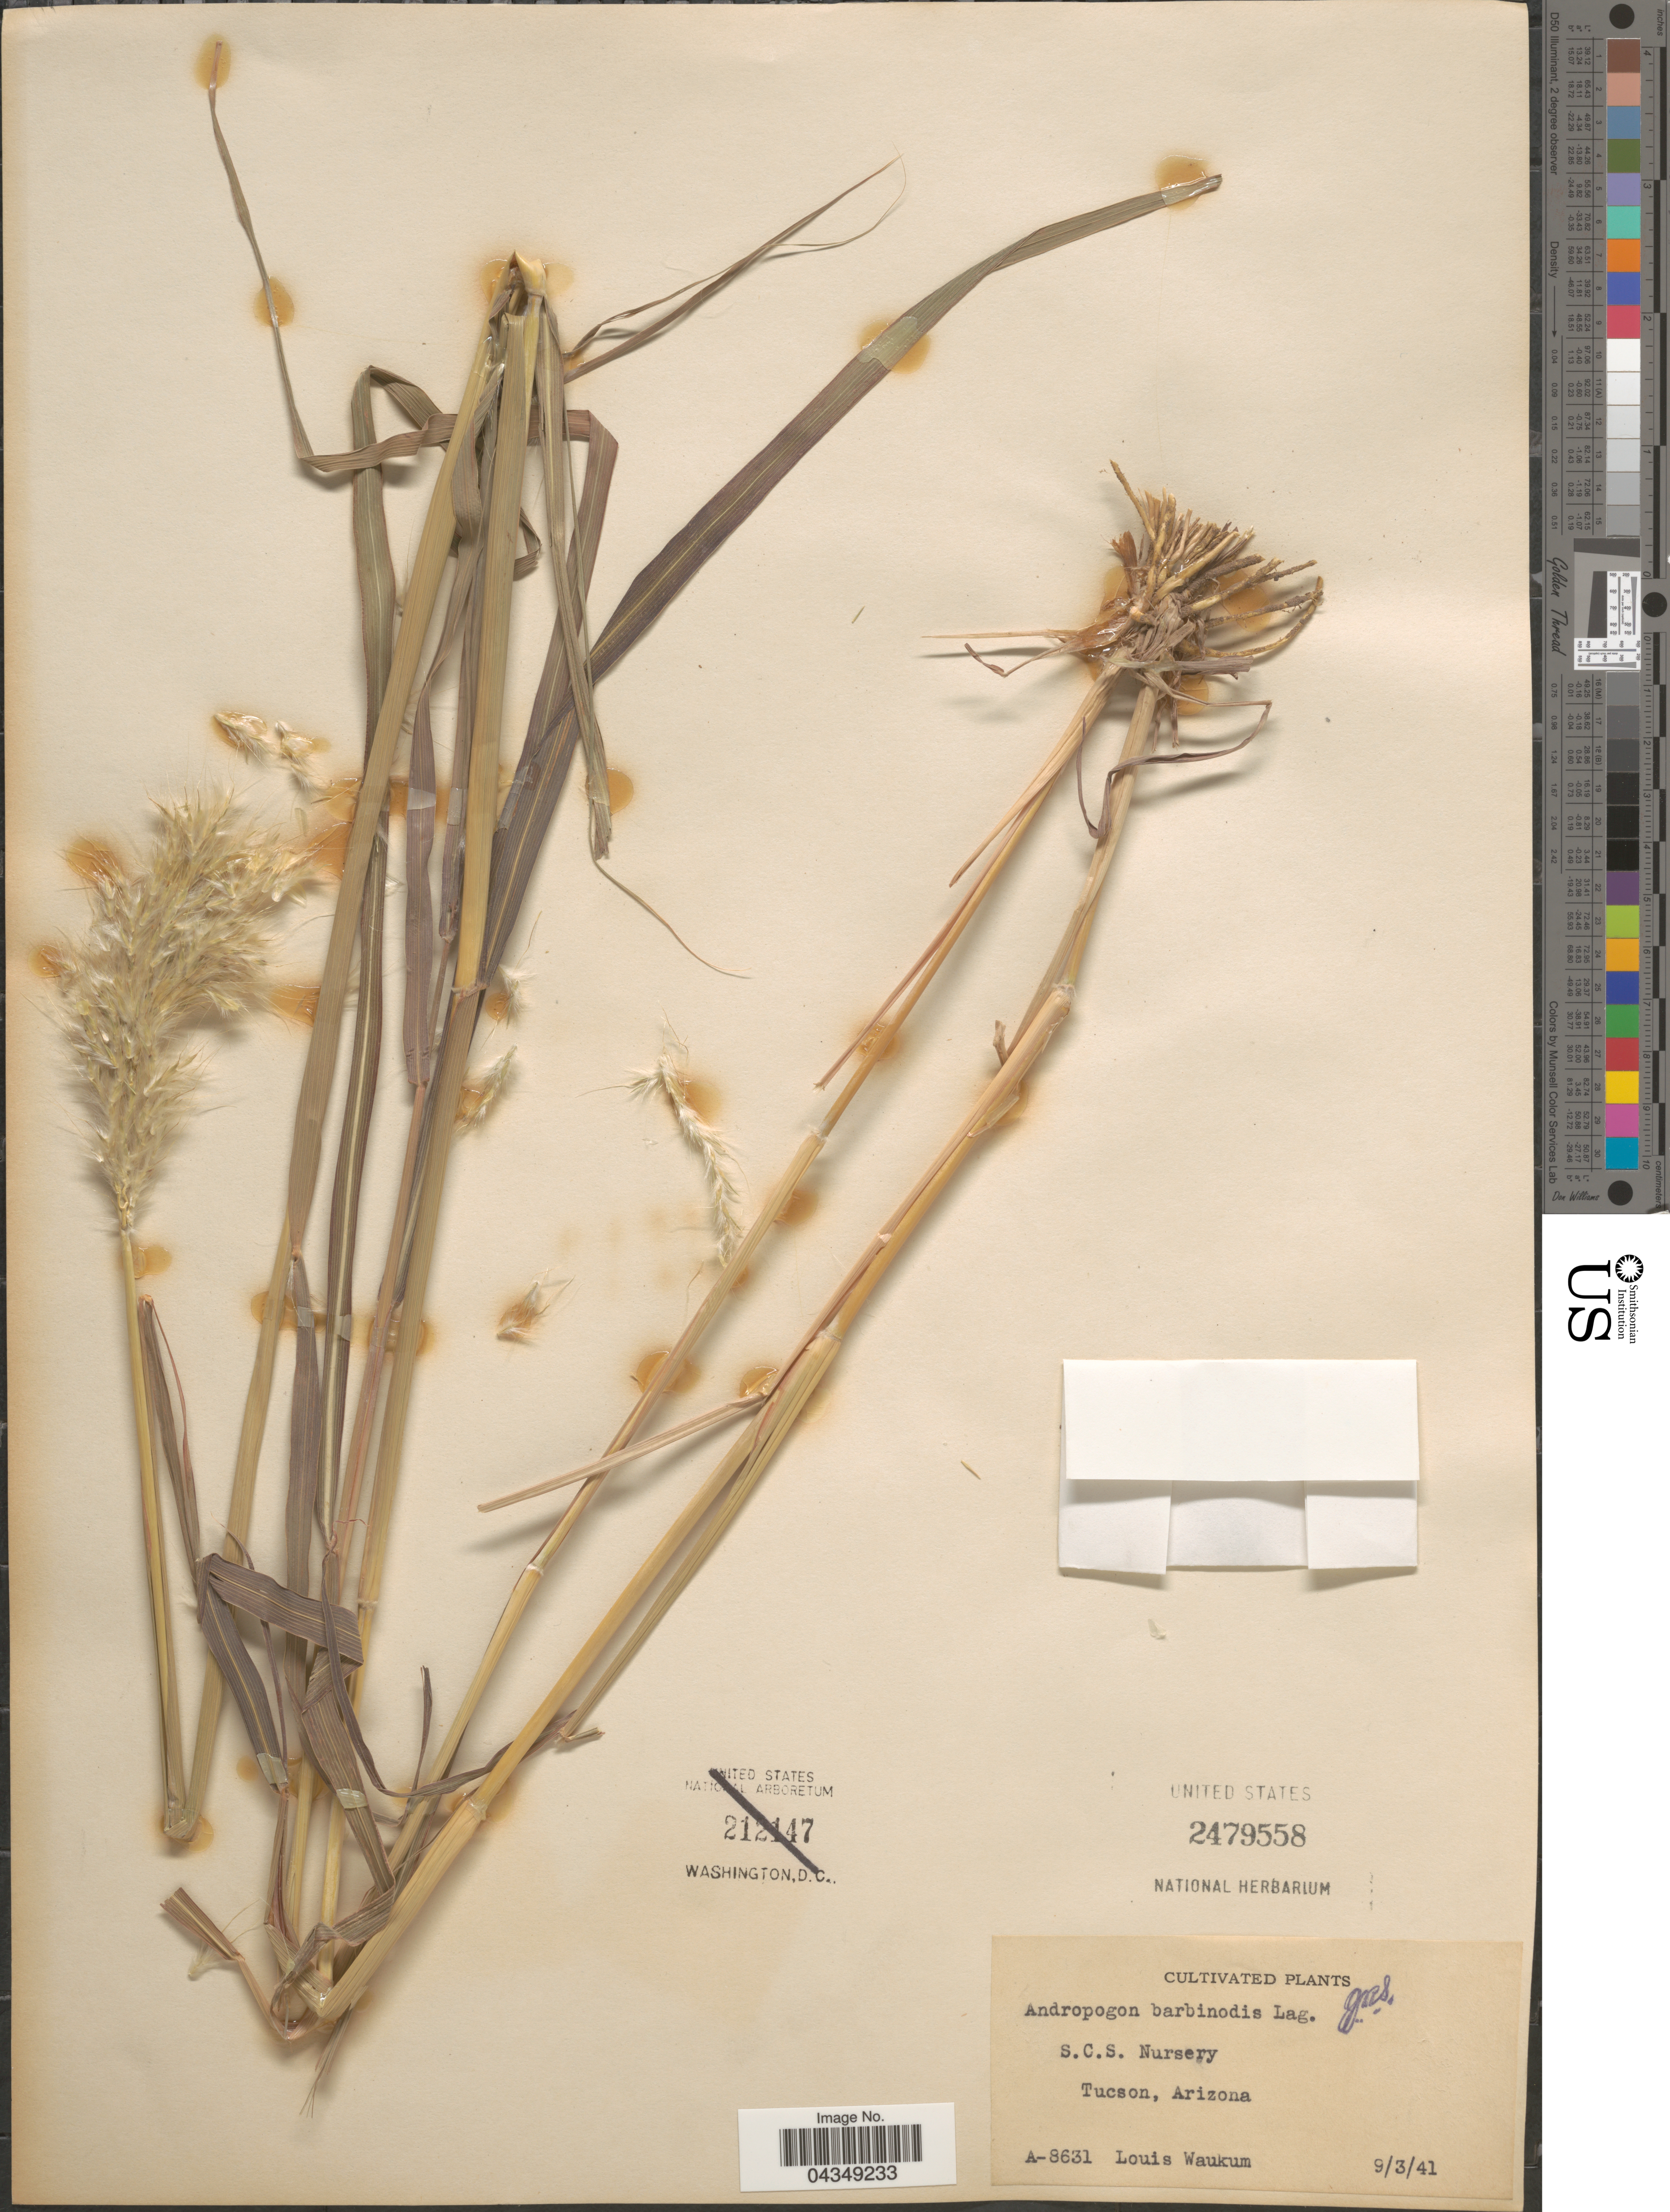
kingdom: Plantae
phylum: Tracheophyta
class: Liliopsida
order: Poales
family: Poaceae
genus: Bothriochloa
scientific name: Bothriochloa barbinodis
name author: (Lag.) Herter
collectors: L. Waukum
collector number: A-8631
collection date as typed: Transcribed d/m/y: 3/9/41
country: United States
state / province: Arizona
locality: S.C.S. Nursery. Tucson.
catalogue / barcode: US 2479558